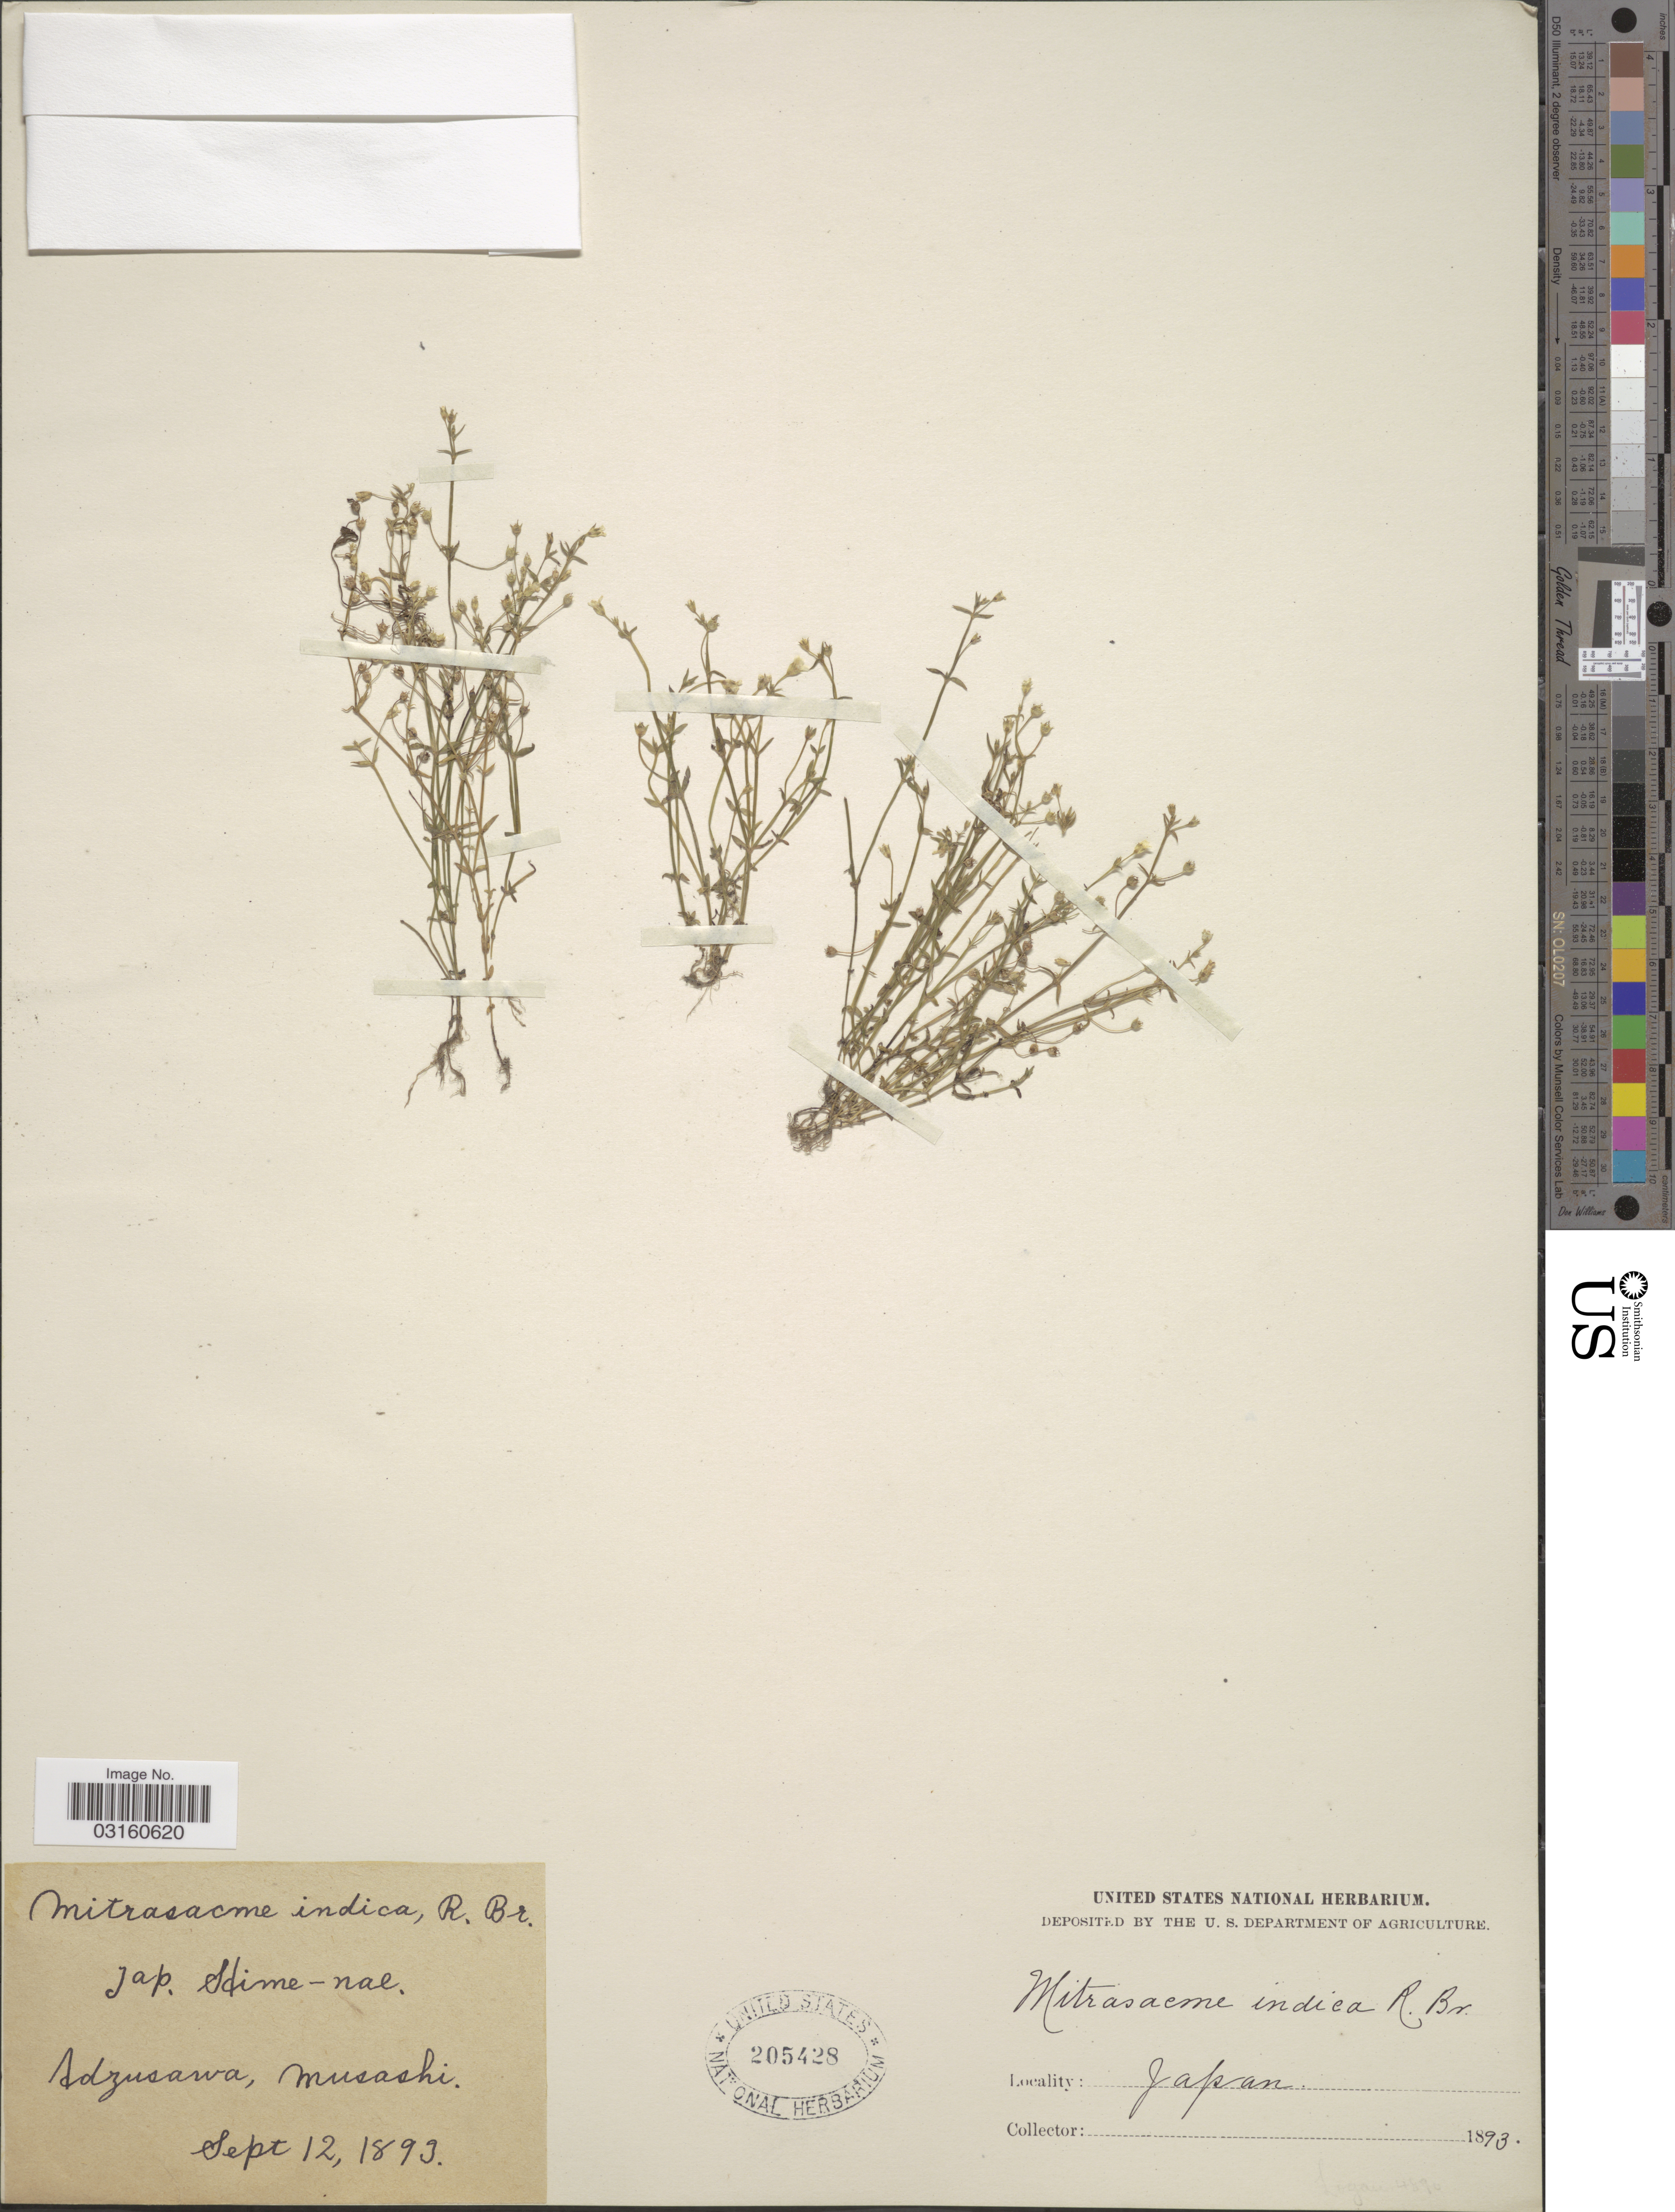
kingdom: Plantae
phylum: Tracheophyta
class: Magnoliopsida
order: Gentianales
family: Loganiaceae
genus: Mitrasacme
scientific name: Mitrasacme alsinoides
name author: R. Br.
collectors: ex herb. United States National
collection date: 1893-09-12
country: Japan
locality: Idzusawa, Musashi.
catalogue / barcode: US 205428